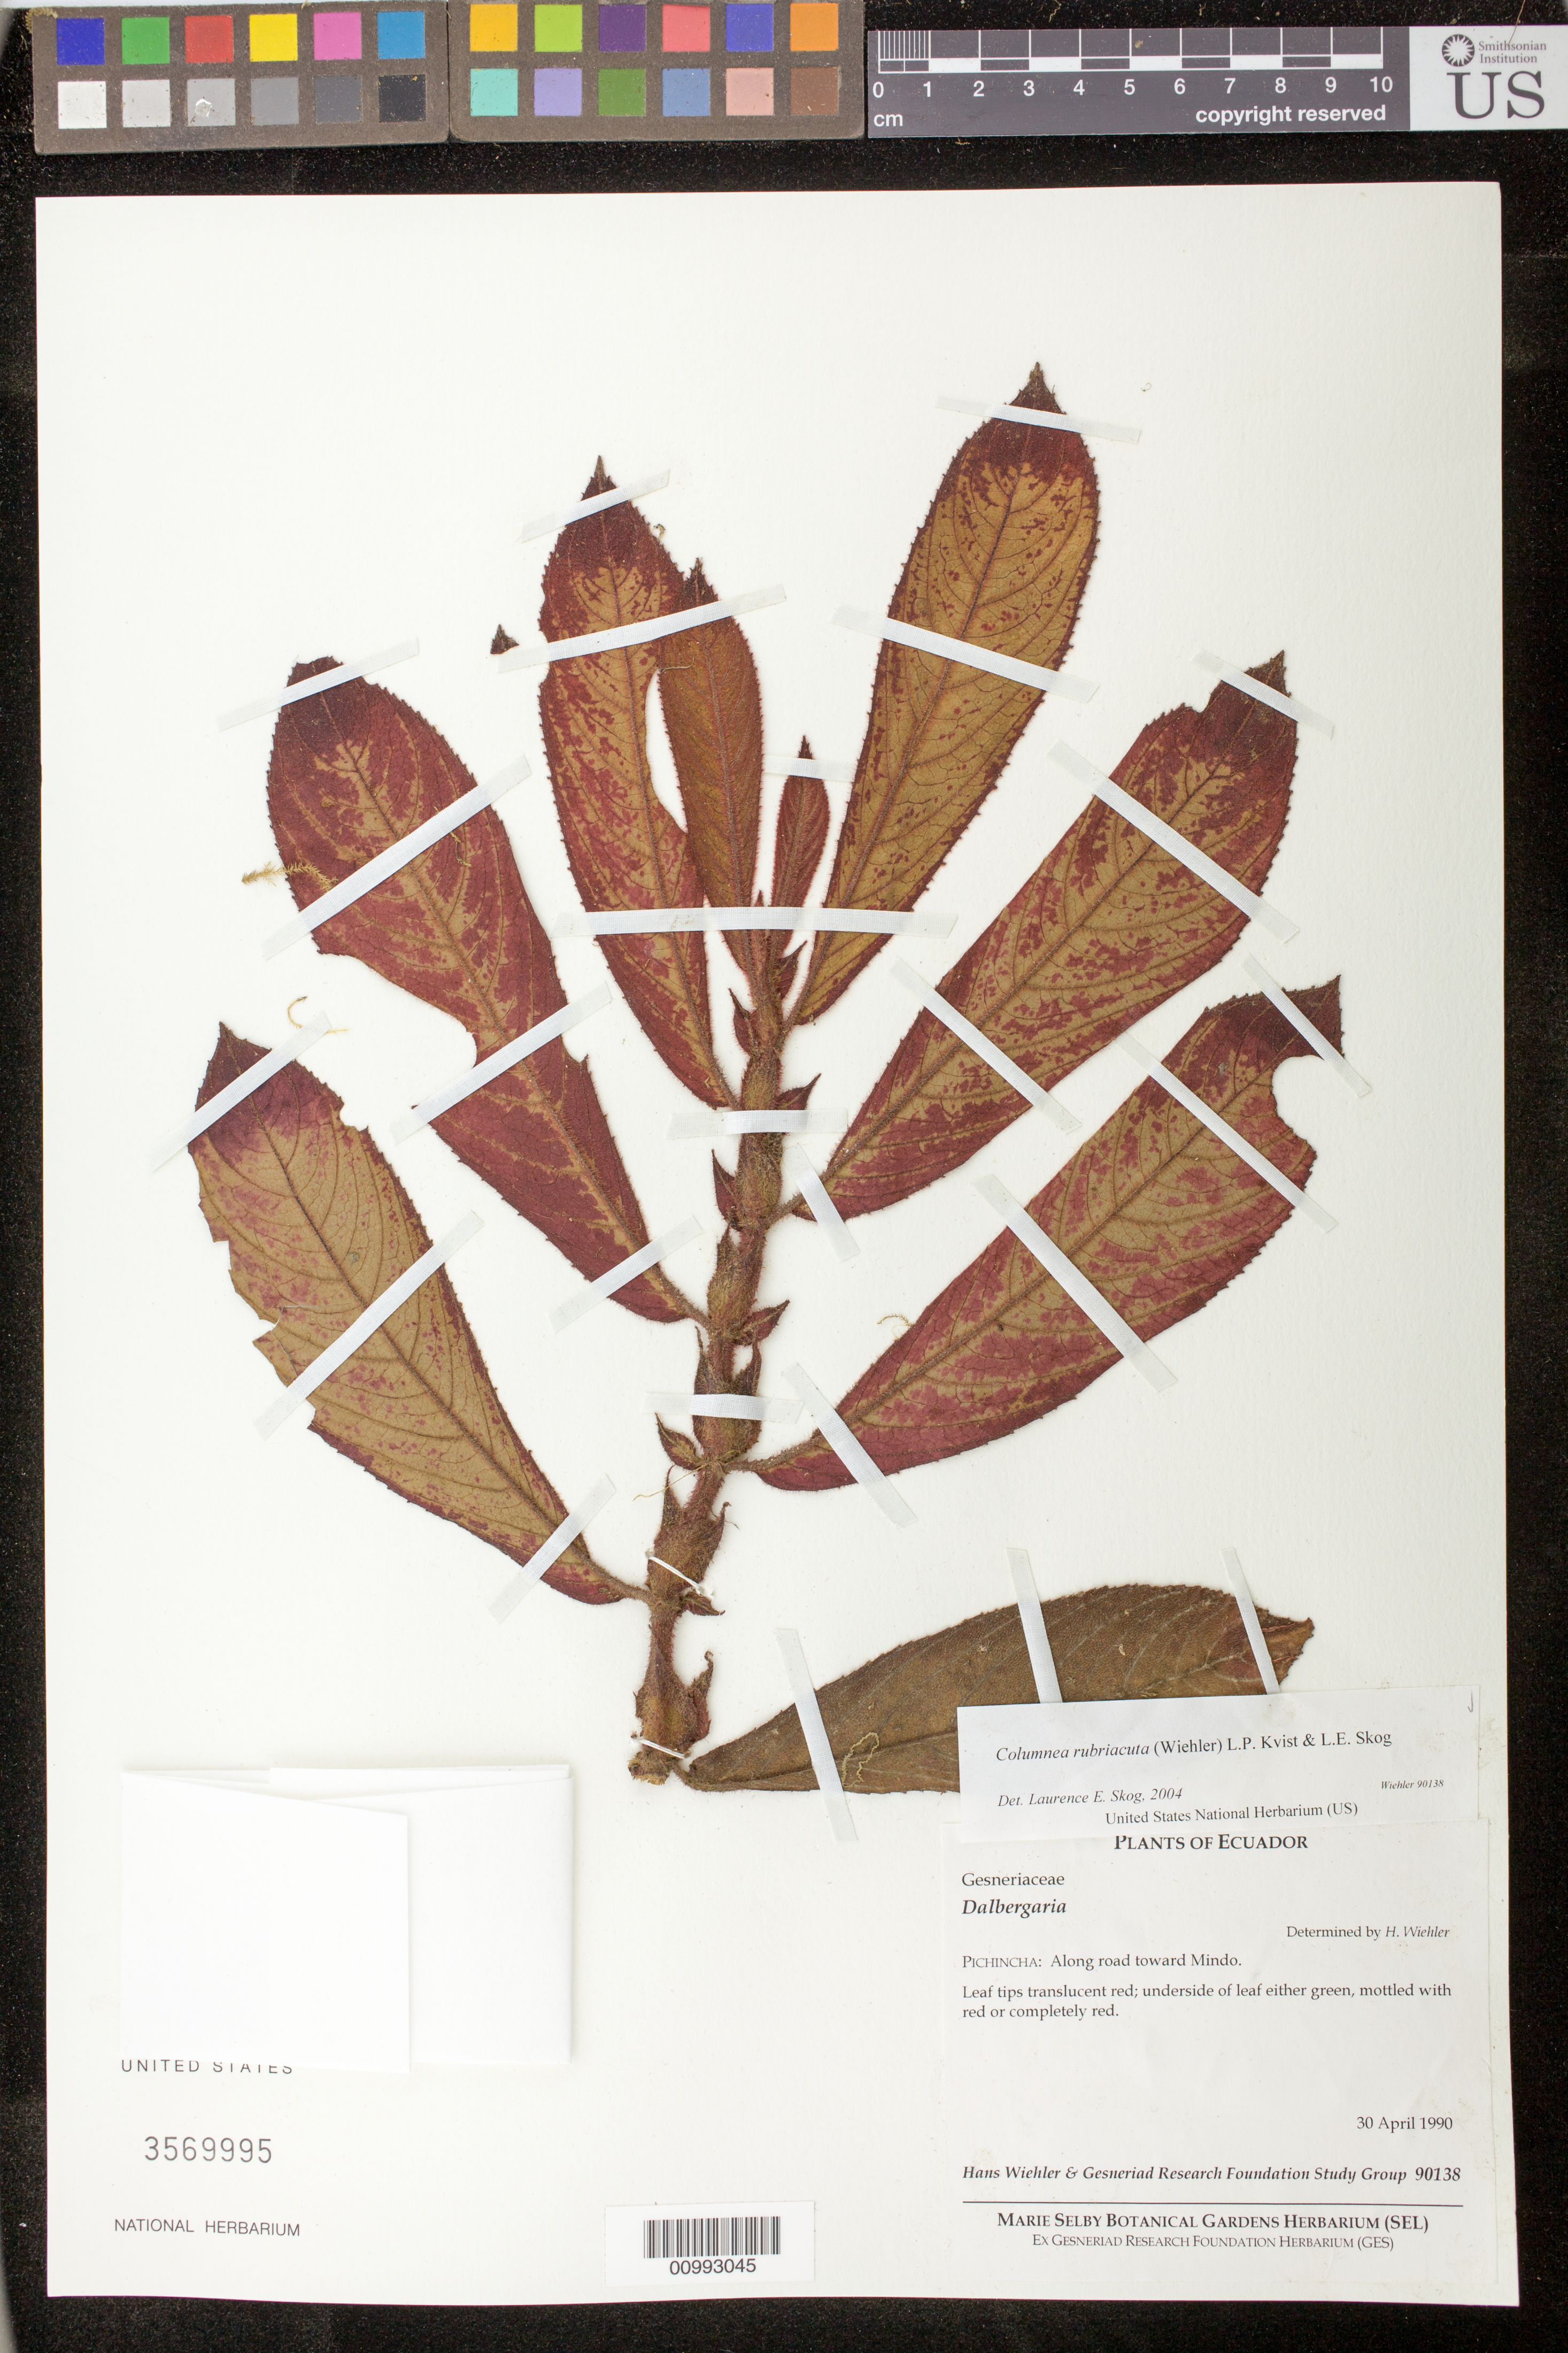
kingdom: Plantae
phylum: Tracheophyta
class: Magnoliopsida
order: Lamiales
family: Gesneriaceae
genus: Columnea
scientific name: Columnea rubriacuta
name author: (Wiehler) L.P. Kvist & L.E. Skog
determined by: Skog, Laurence E.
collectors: H. J. Wiehler & Gesneriad Research Foundation Study Group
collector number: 90138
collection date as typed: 30 Apr 1990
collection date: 1990-04-30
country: Ecuador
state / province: Pichincha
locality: Pichincha: along road toward Mindo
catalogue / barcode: US 3569995